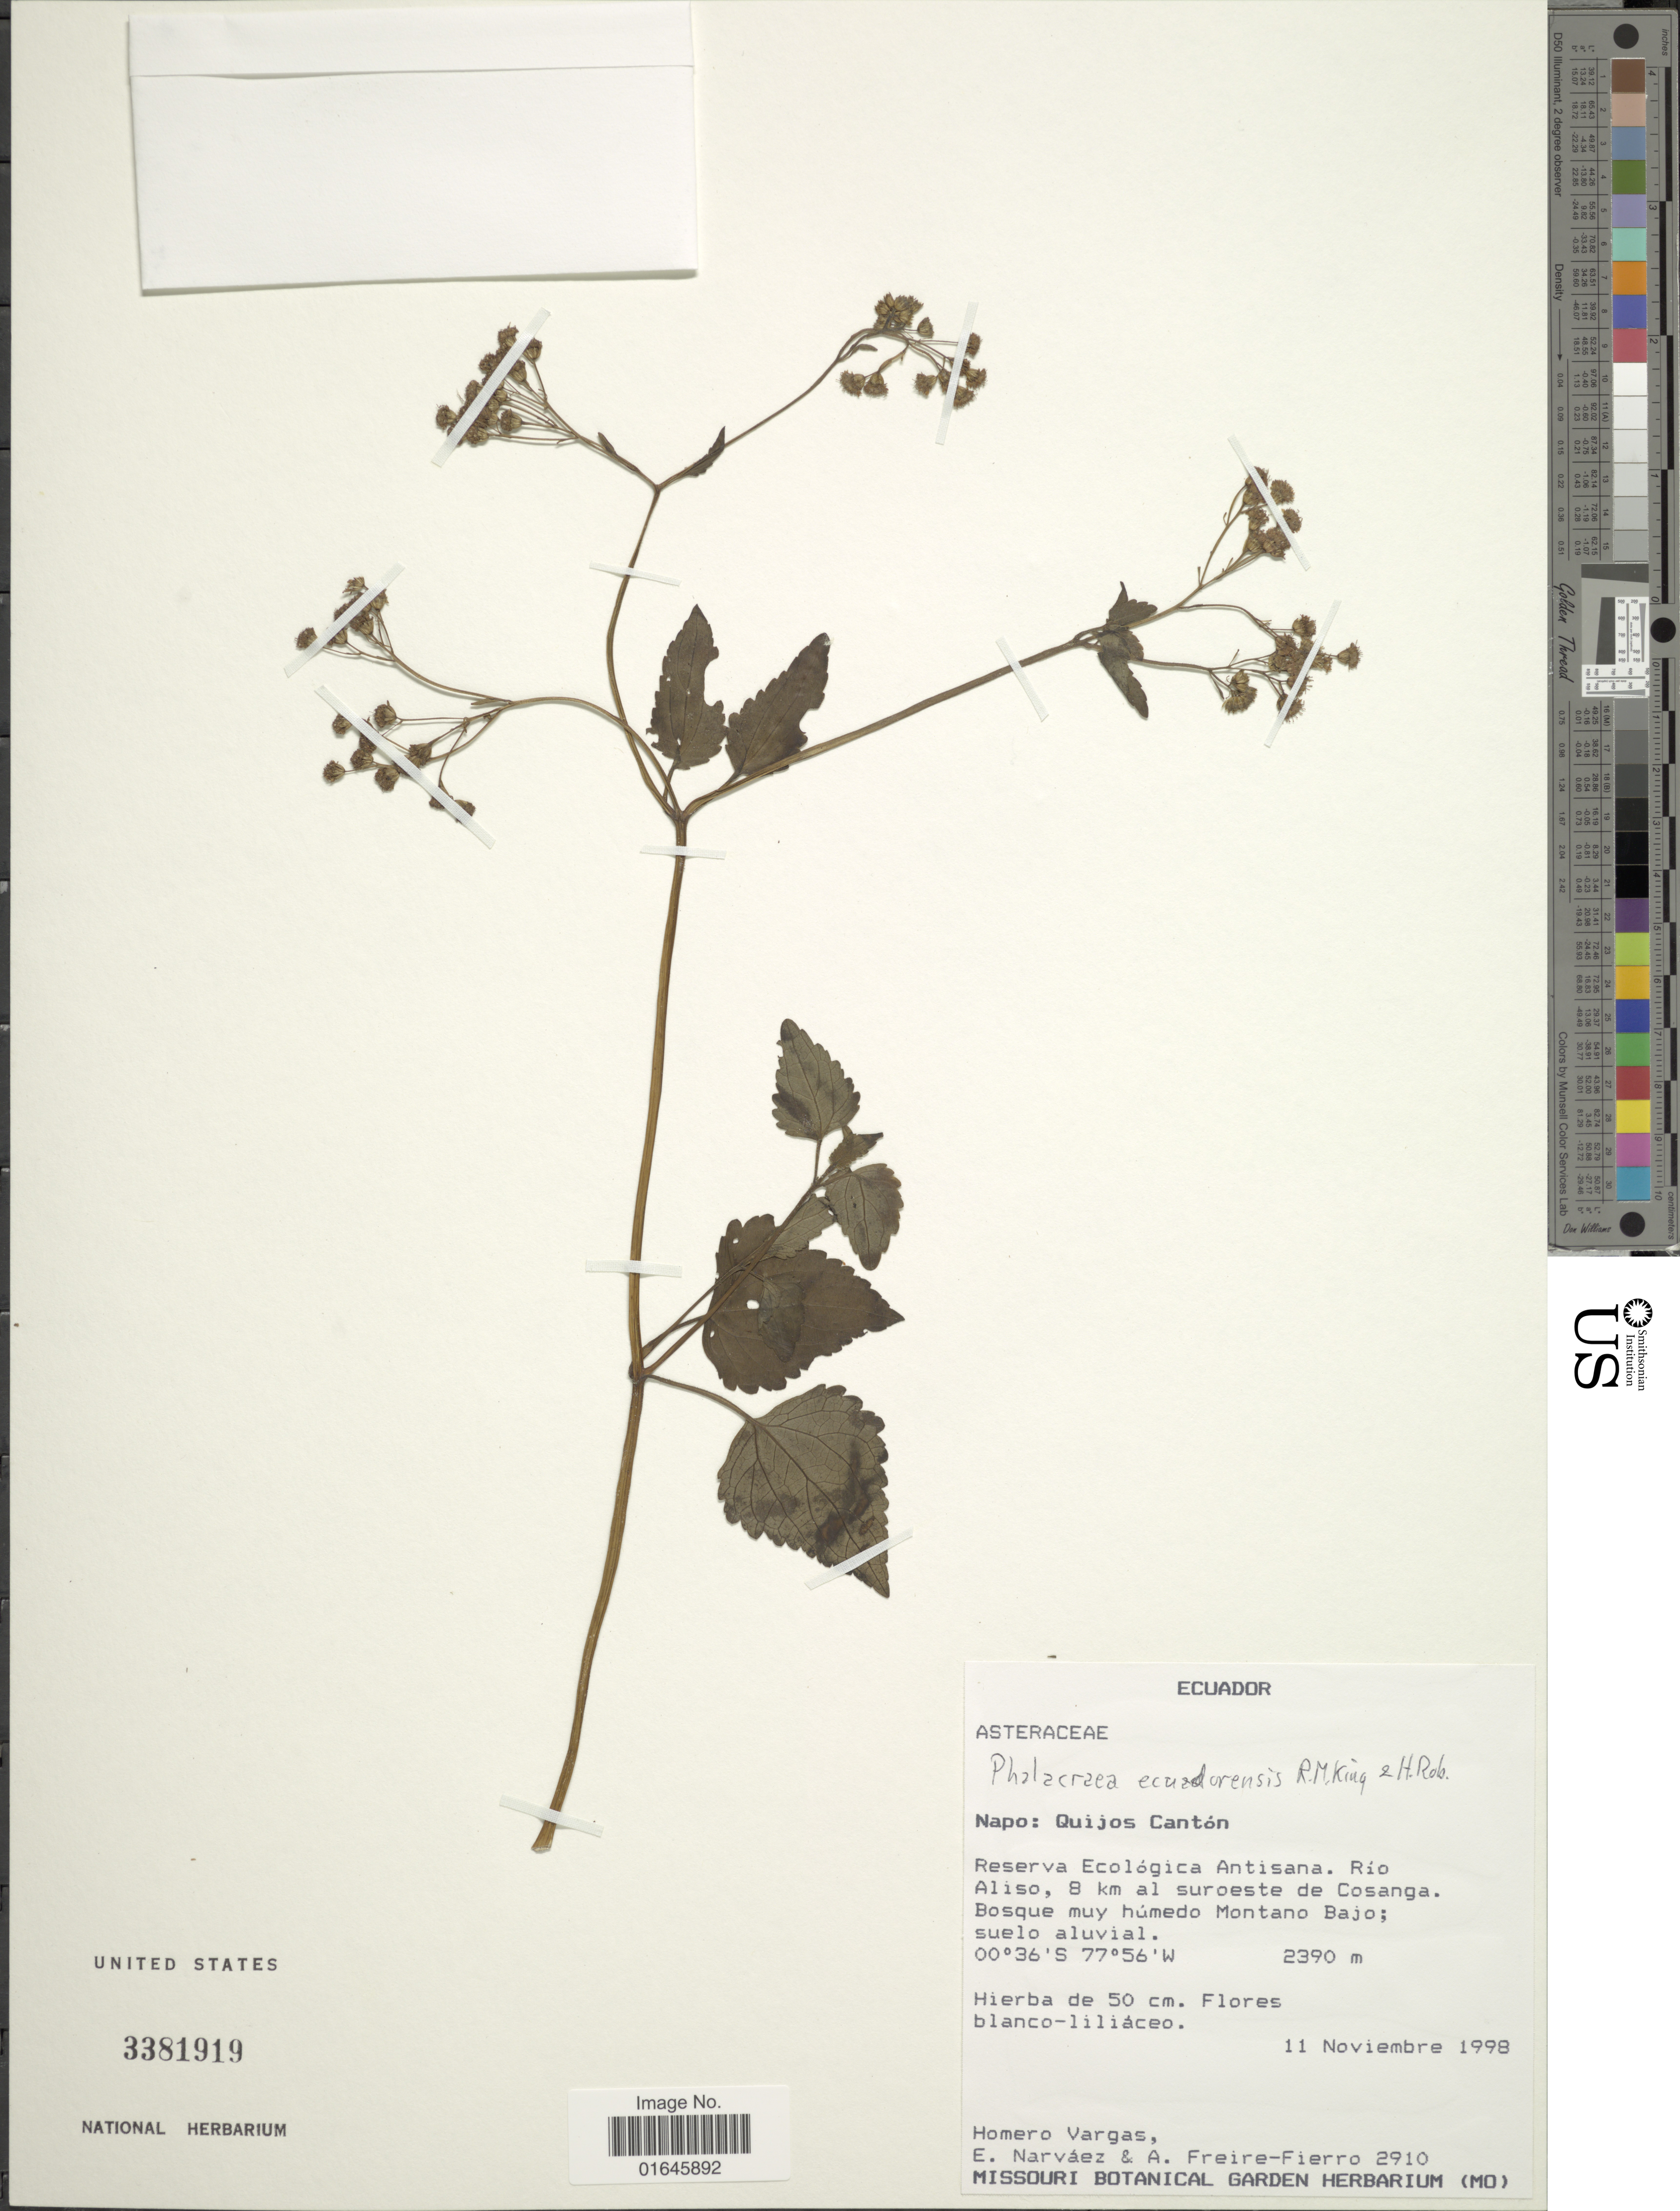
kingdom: Plantae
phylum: Tracheophyta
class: Magnoliopsida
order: Asterales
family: Asteraceae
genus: Phalacraea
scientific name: Phalacraea ecuadorensis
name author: R.M. King & H. Rob.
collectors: H. Vargas, E. Narváez & A. Freire-Fierro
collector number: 2910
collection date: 1998-11-11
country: Ecuador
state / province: Napo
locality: Quijos Canton, Reserva Ecologica Antisana, Rio Aliso, 8 km al suroeste de Cosanga, Bosque muy humedo Montano Bajo, suelo aluvial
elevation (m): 2390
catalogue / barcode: US 3381919